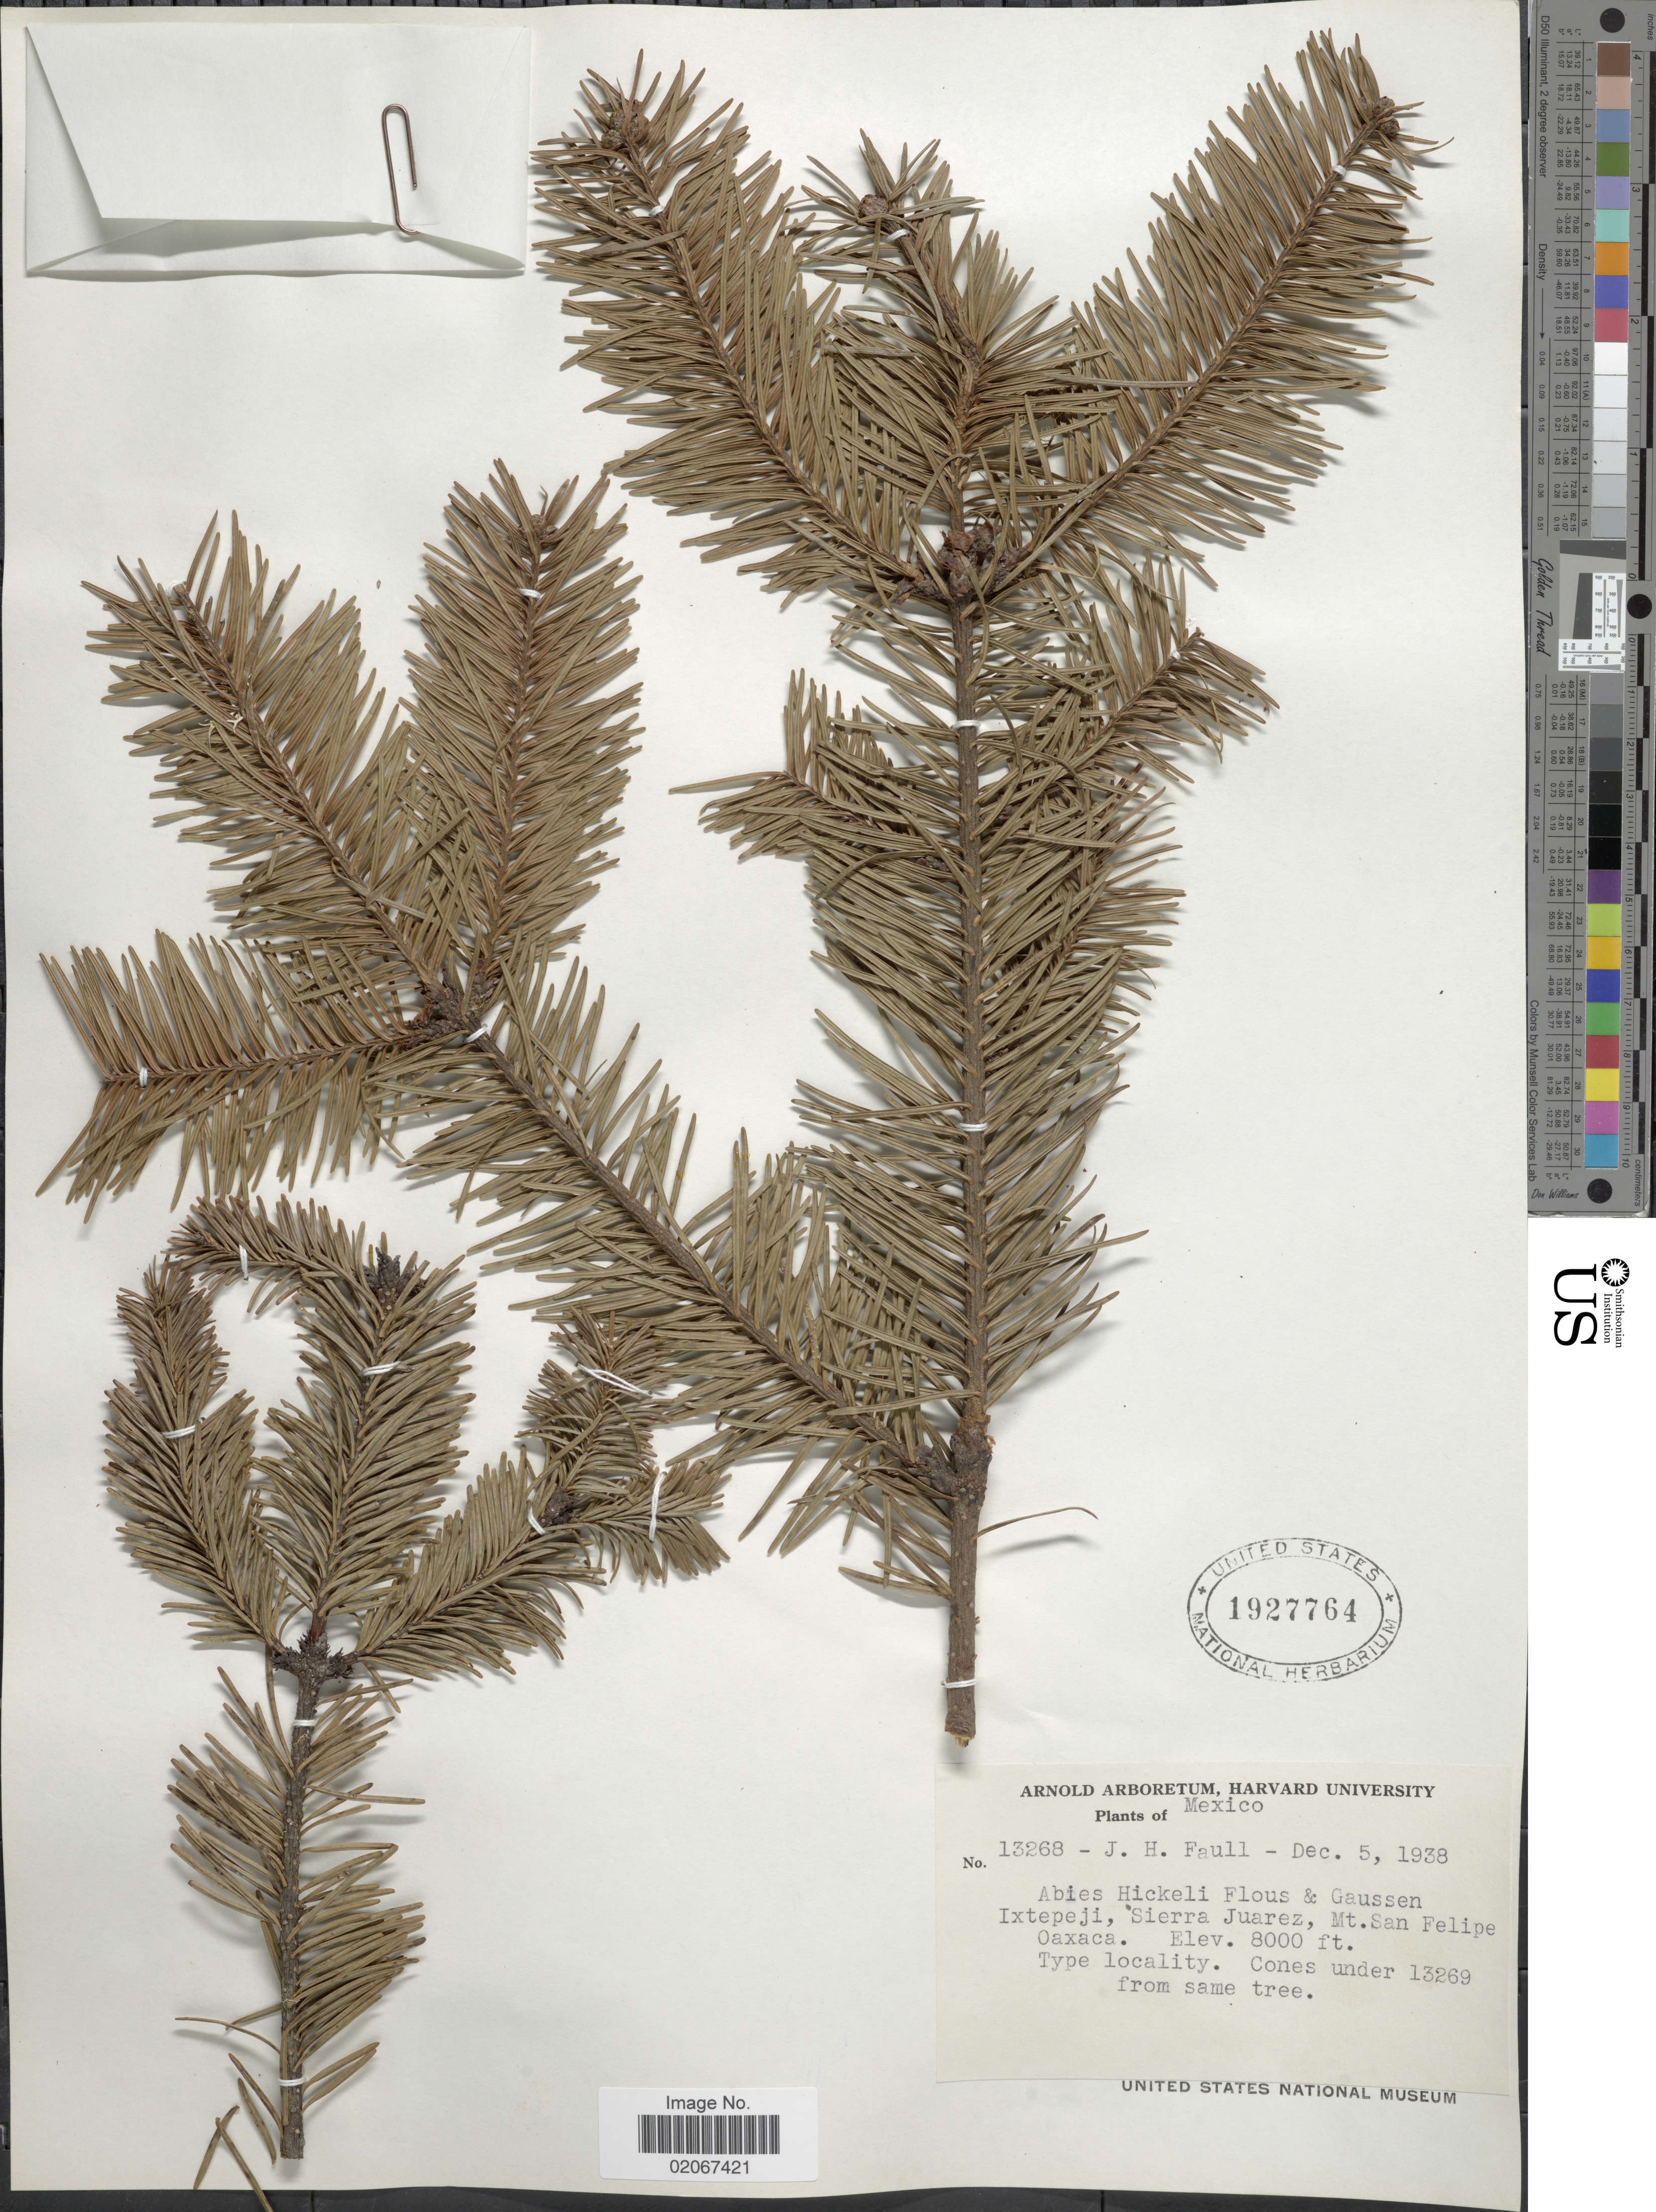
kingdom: Plantae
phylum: Tracheophyta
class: Pinopsida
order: Pinales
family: Pinaceae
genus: Abies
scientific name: Abies hickelii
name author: Flous & Gaussen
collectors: J. Faull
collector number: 13268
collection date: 1938-12-05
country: Mexico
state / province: Oaxaca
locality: Ixtepeji, Sierra Juarez, Mt. San Felipe. Oaxaca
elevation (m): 2438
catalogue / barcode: US 1927764